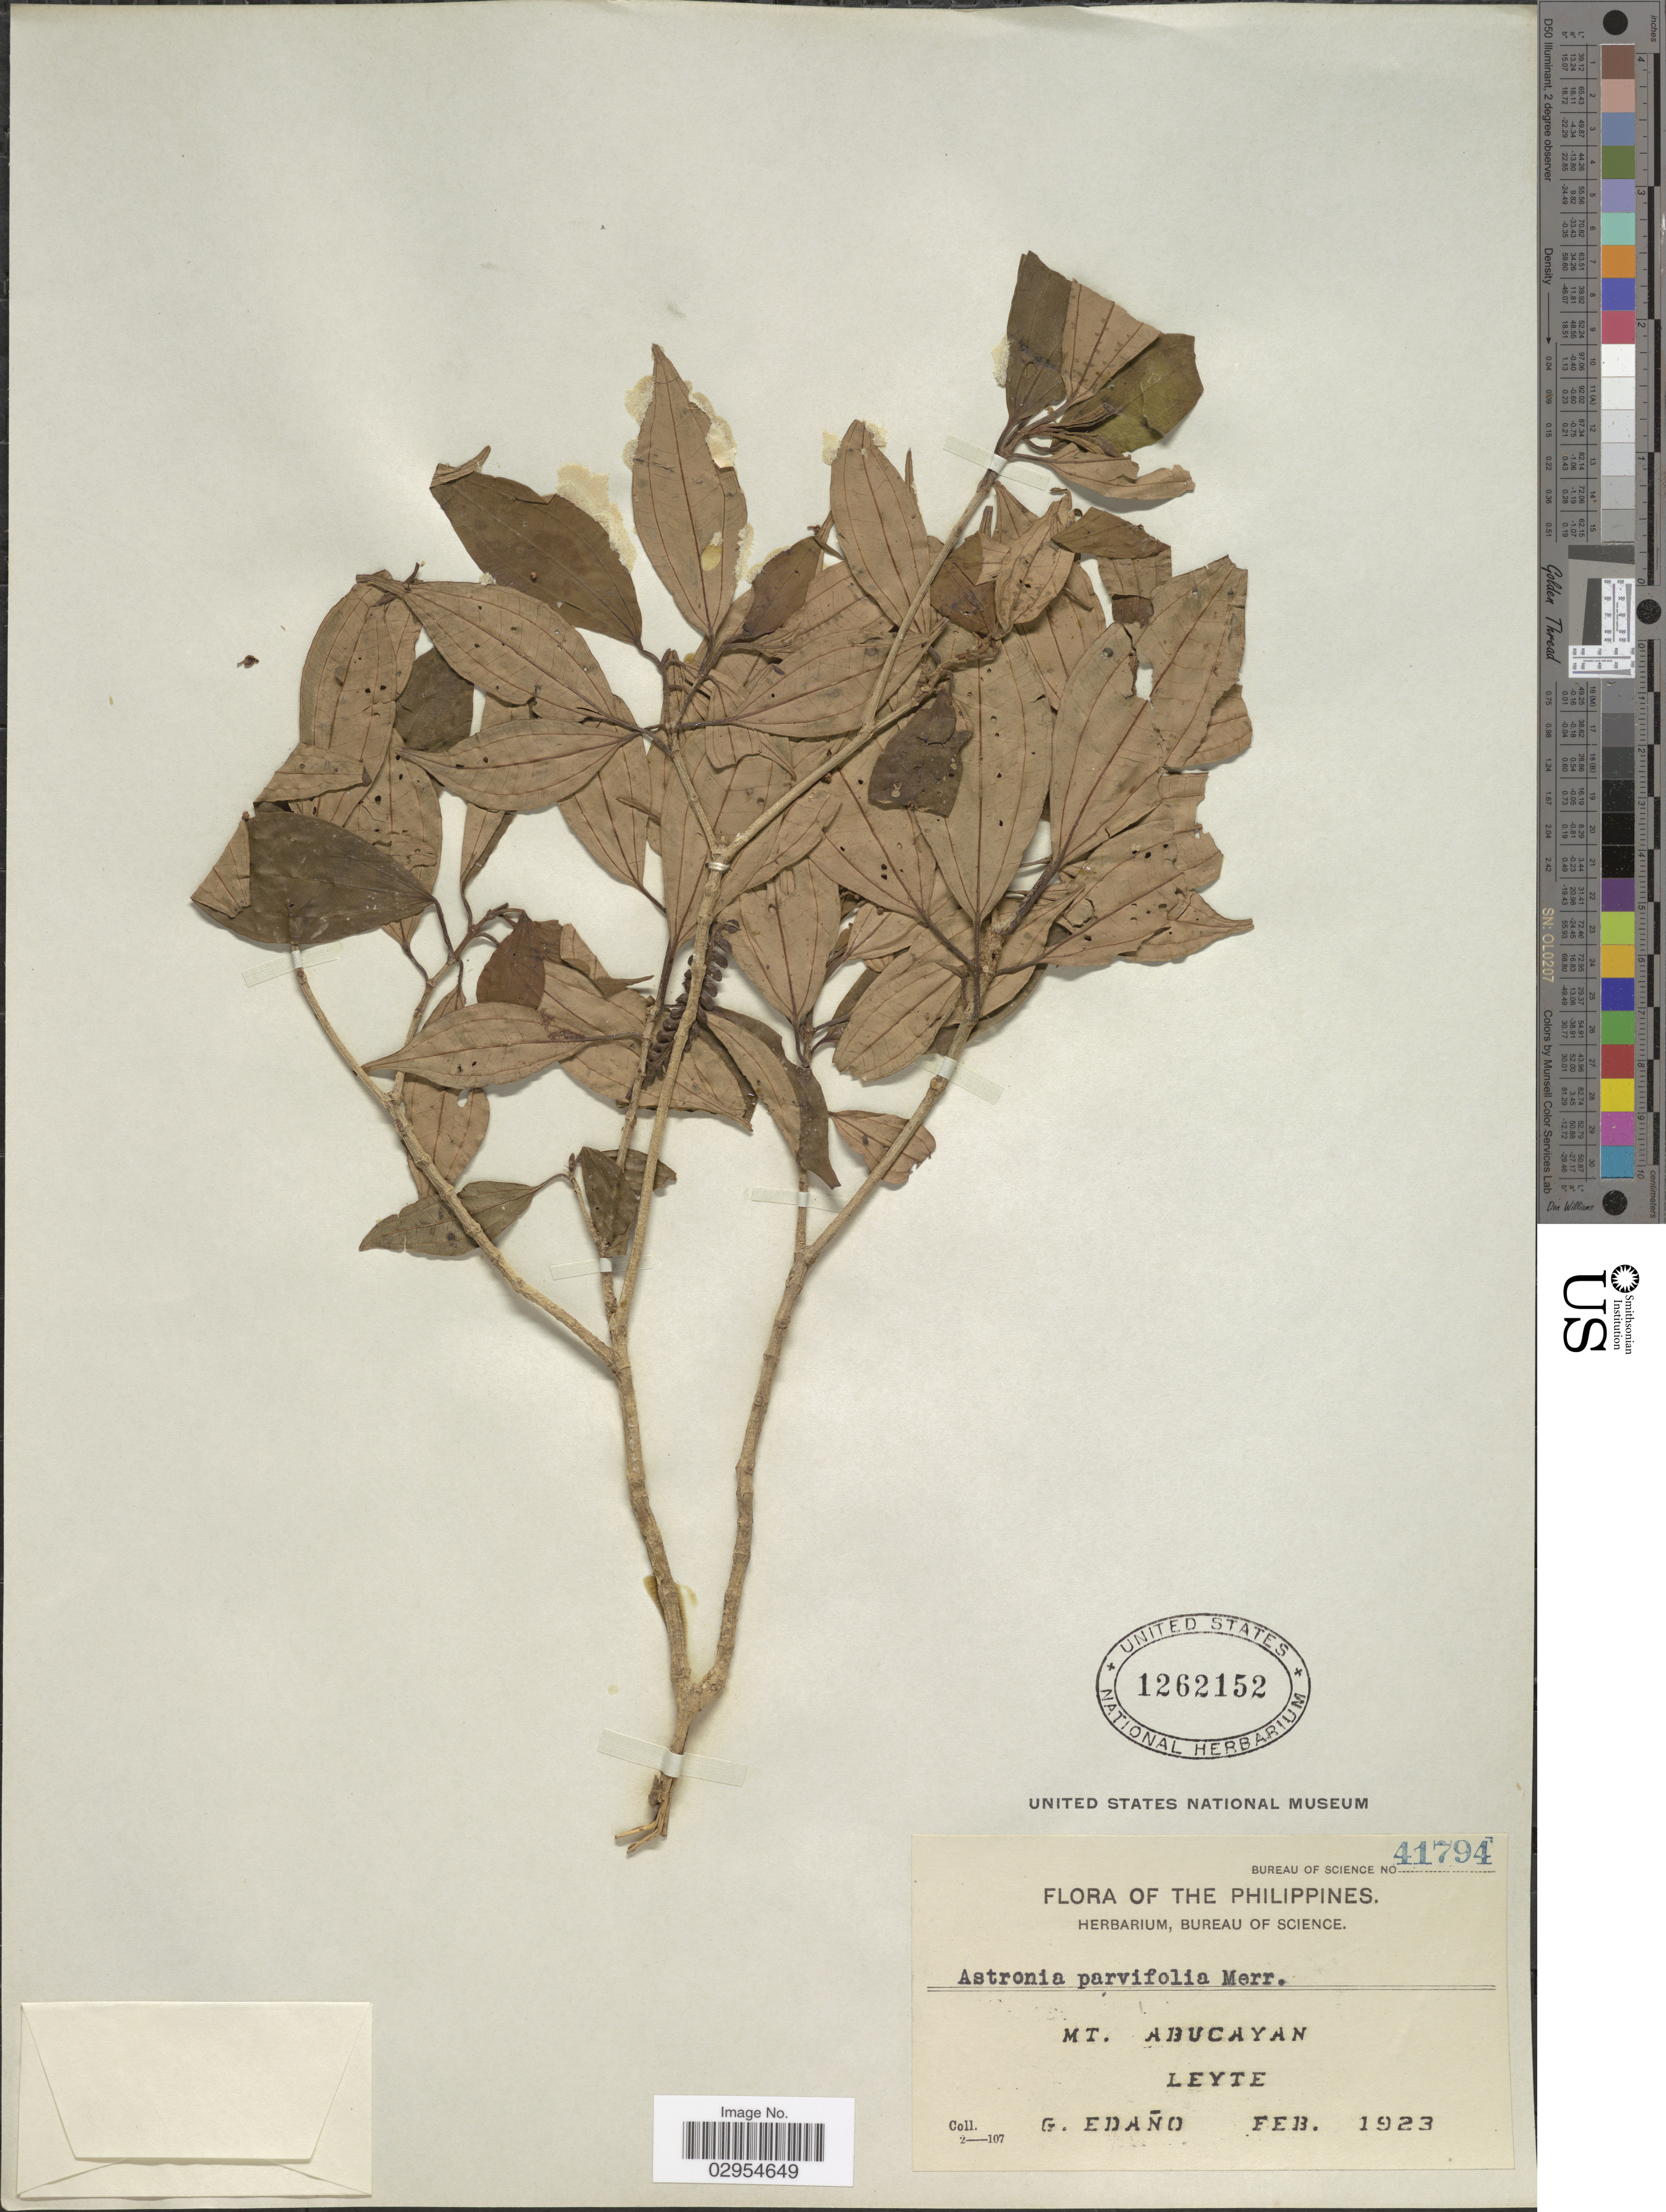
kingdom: Plantae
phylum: Tracheophyta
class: Magnoliopsida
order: Myrtales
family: Melastomataceae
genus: Astronia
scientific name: Astronia parvifolia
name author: Merr.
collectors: G. Edaño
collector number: Bureau of Science 41794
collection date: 1923-02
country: Philippines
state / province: Eastern Visayas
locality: Mt. Abucayan. Leyte.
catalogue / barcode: US 1262152